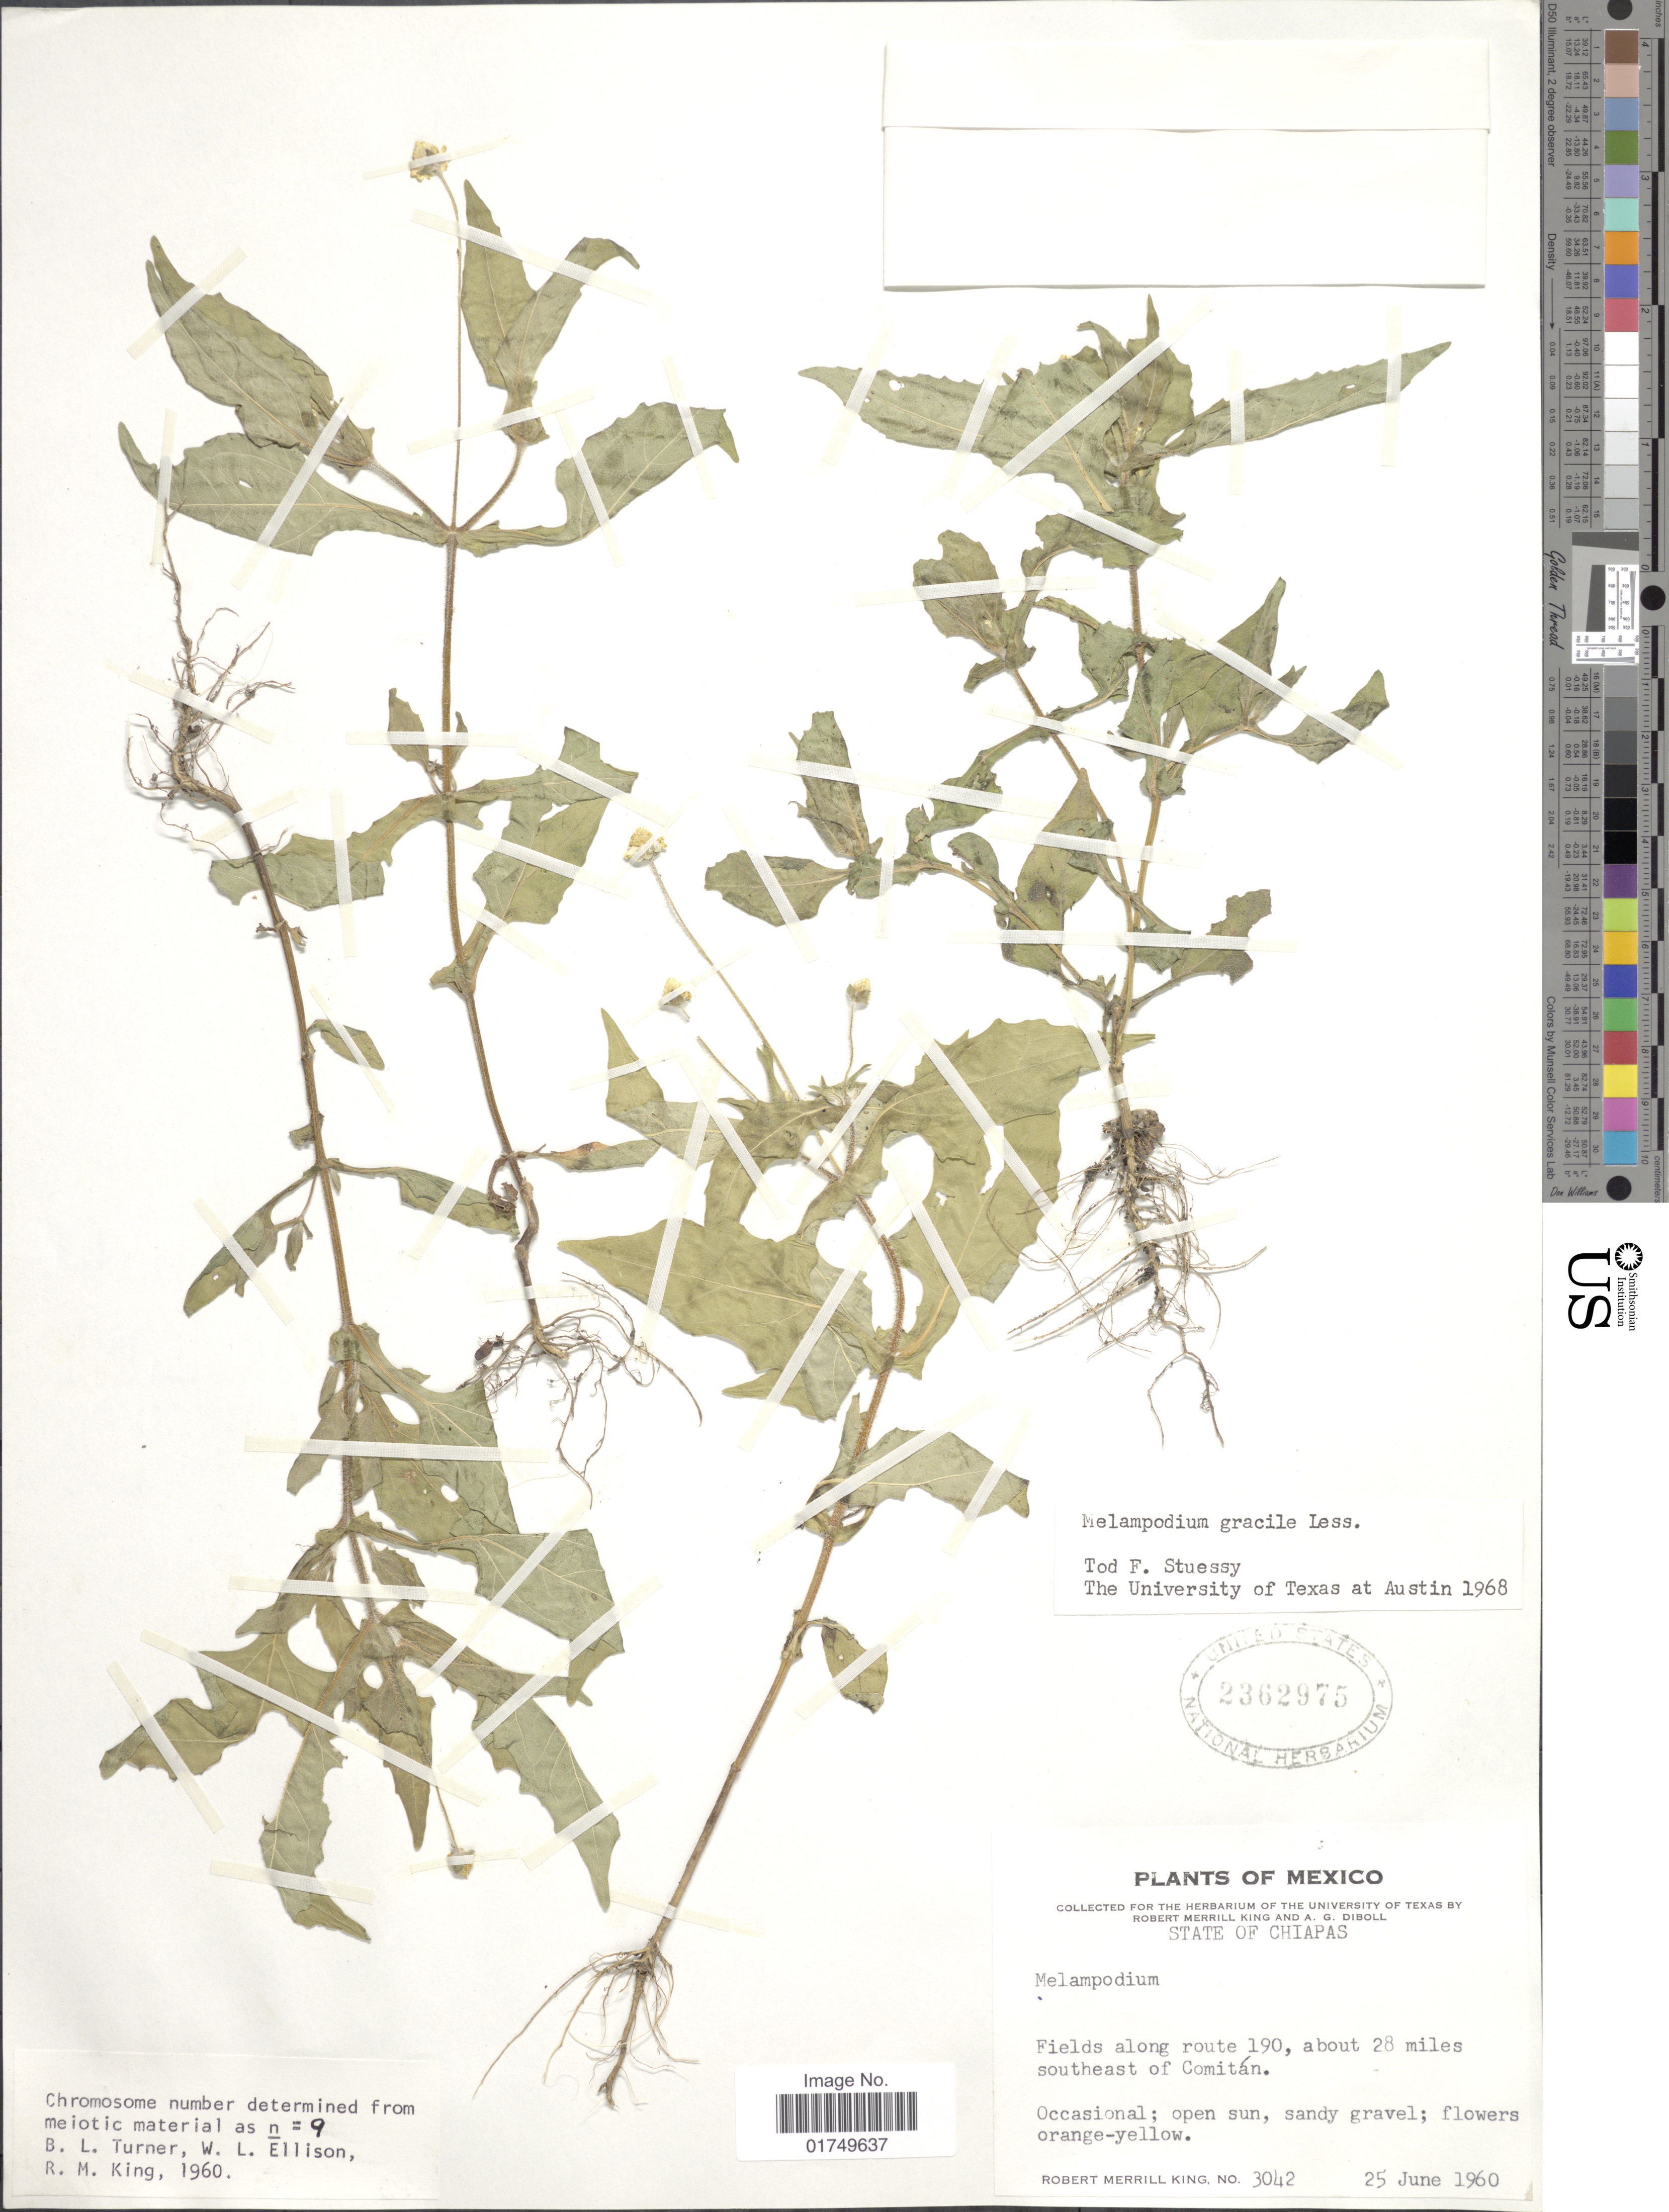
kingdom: Plantae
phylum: Tracheophyta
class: Magnoliopsida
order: Asterales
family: Asteraceae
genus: Melampodium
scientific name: Melampodium gracile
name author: Less.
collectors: R. M. King & A. Diboll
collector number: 3042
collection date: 1960-06-25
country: Mexico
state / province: Chiapas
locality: Fields along route 190, about 28 mile southeast of Comitan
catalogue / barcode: US 2362975